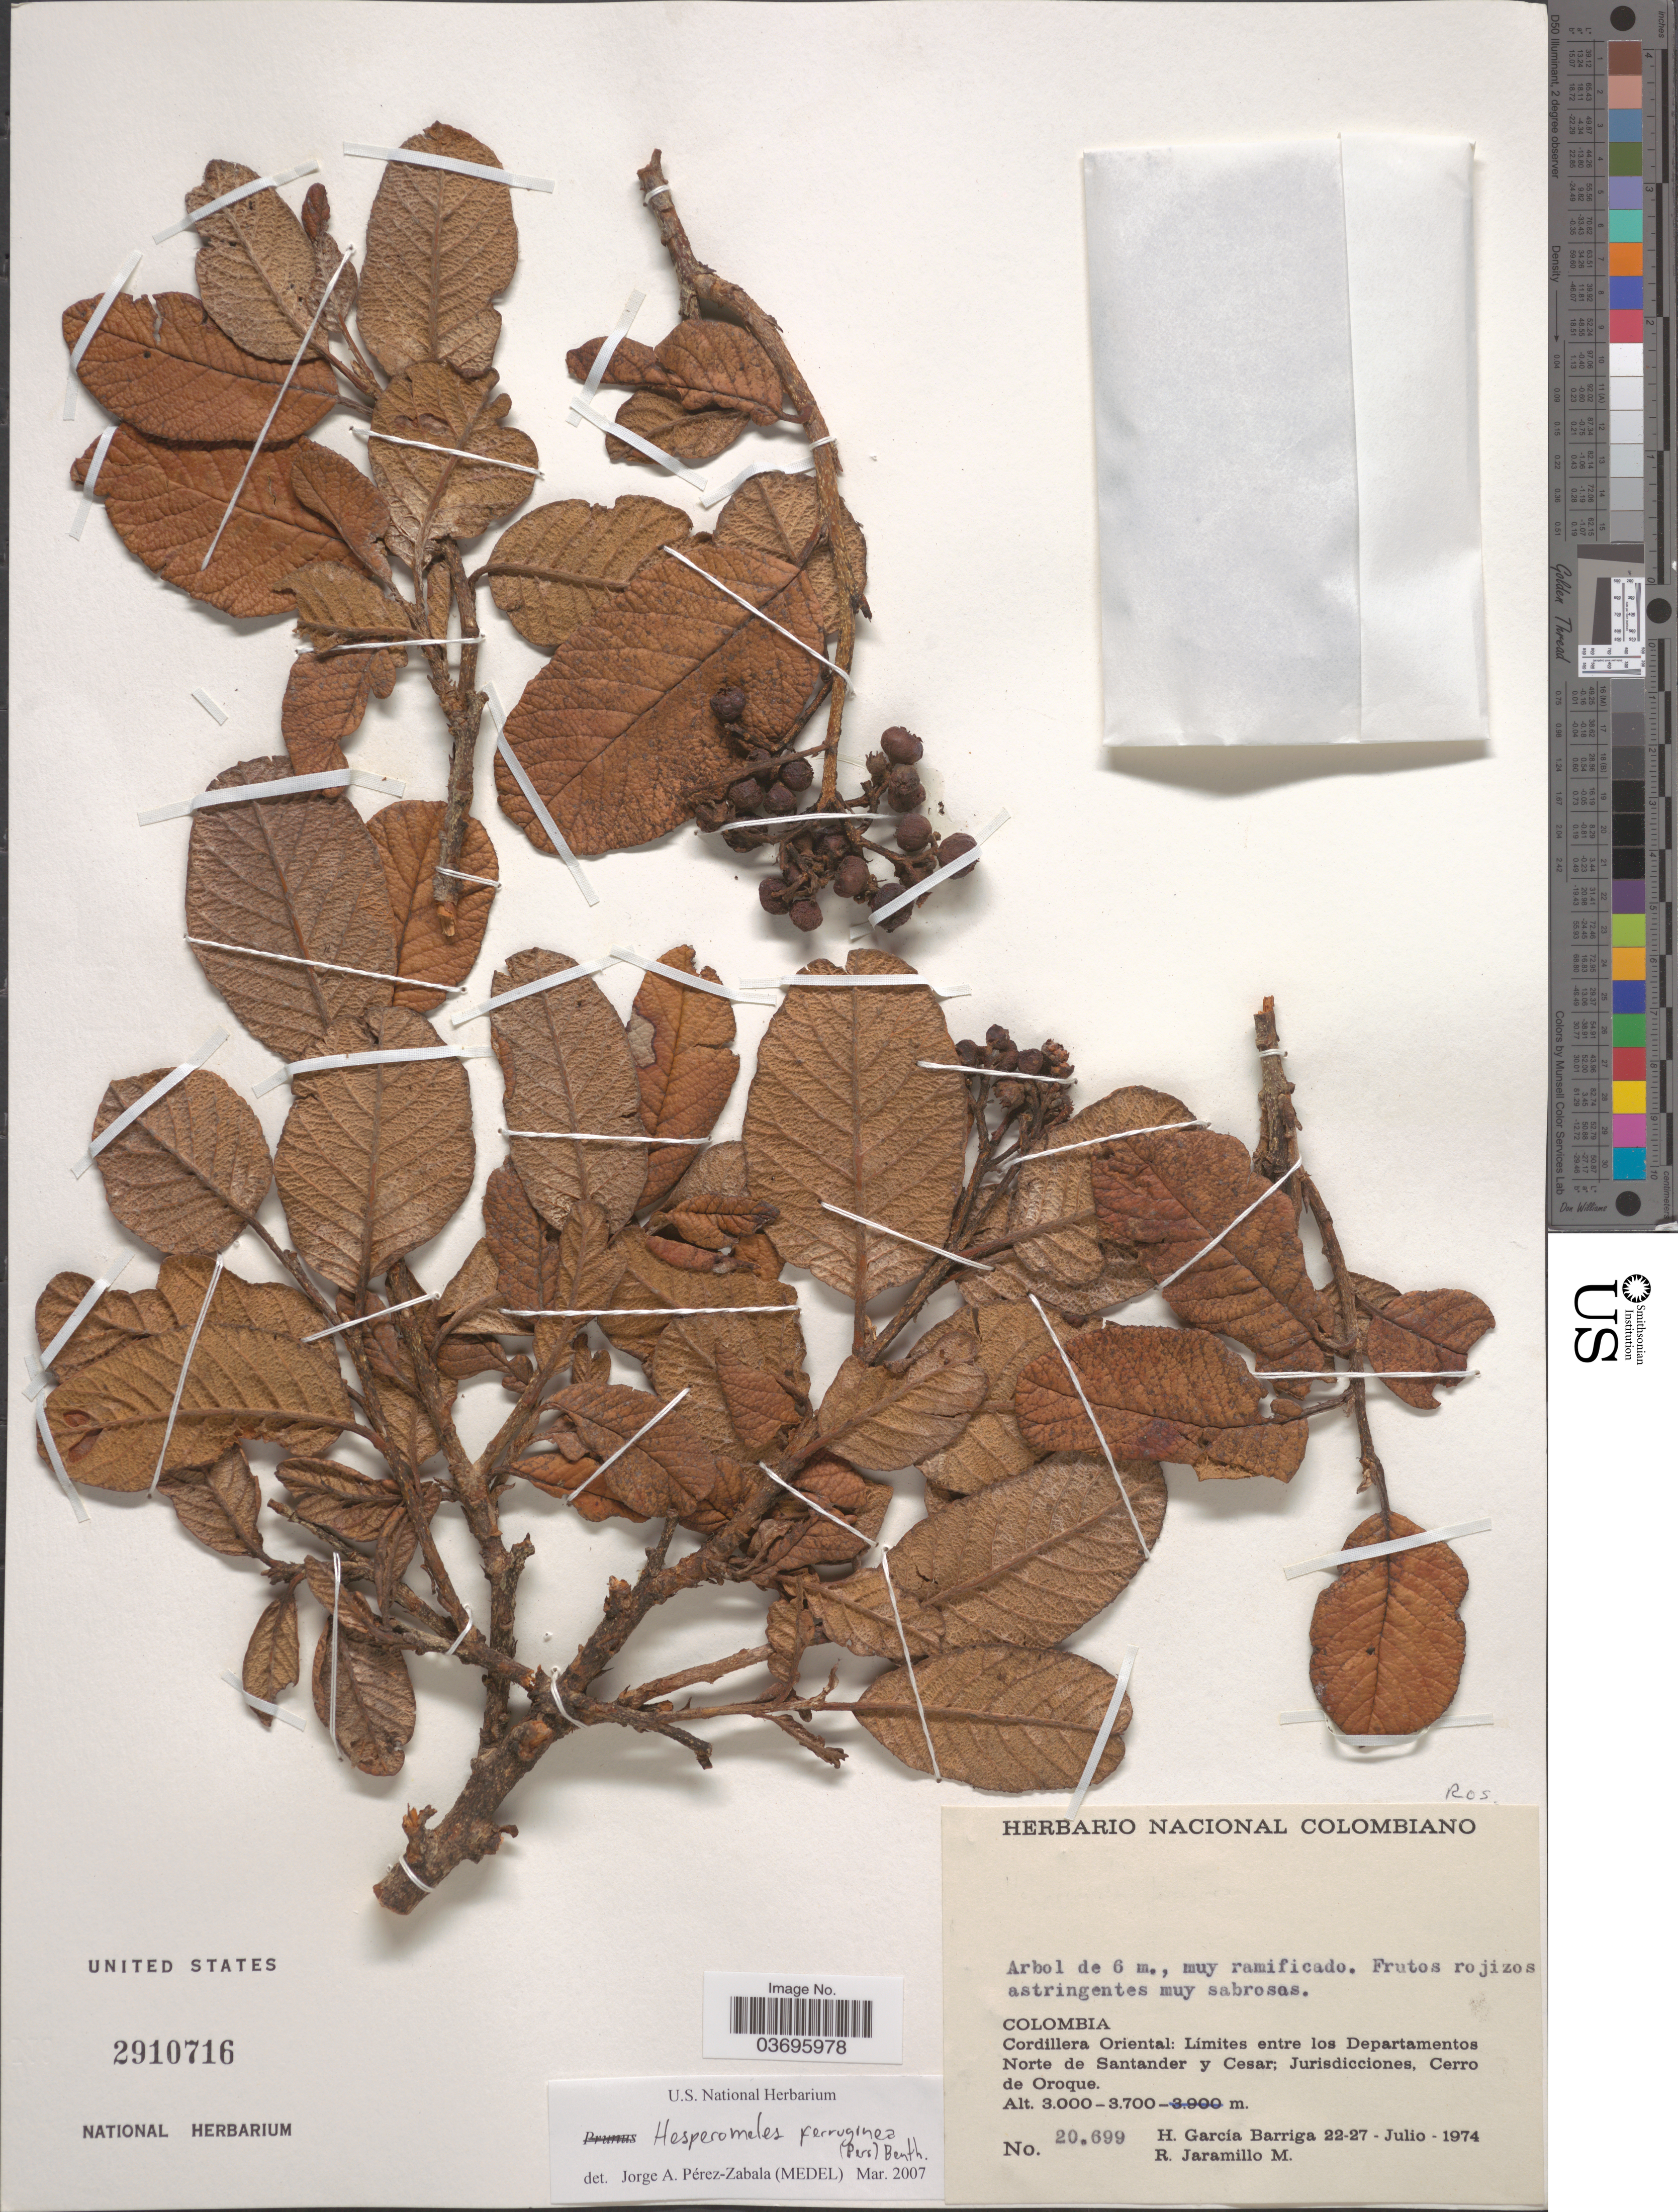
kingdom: Plantae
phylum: Tracheophyta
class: Magnoliopsida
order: Rosales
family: Rosaceae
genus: Hesperomeles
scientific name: Hesperomeles ferruginea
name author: (Juss. ex Pers.) Benth.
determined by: Pérez-Zabala, Jorge A.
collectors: H. García Barriga & R. Jaramillo M.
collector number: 20699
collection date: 1974-07-22/1974-07-27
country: Colombia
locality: Cordillera Oriental: Límites entre los Departamentos Norte de Santander y Cesar; Jurisdicciones, Cerro de Oroque.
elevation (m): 3000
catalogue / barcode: US 2910716